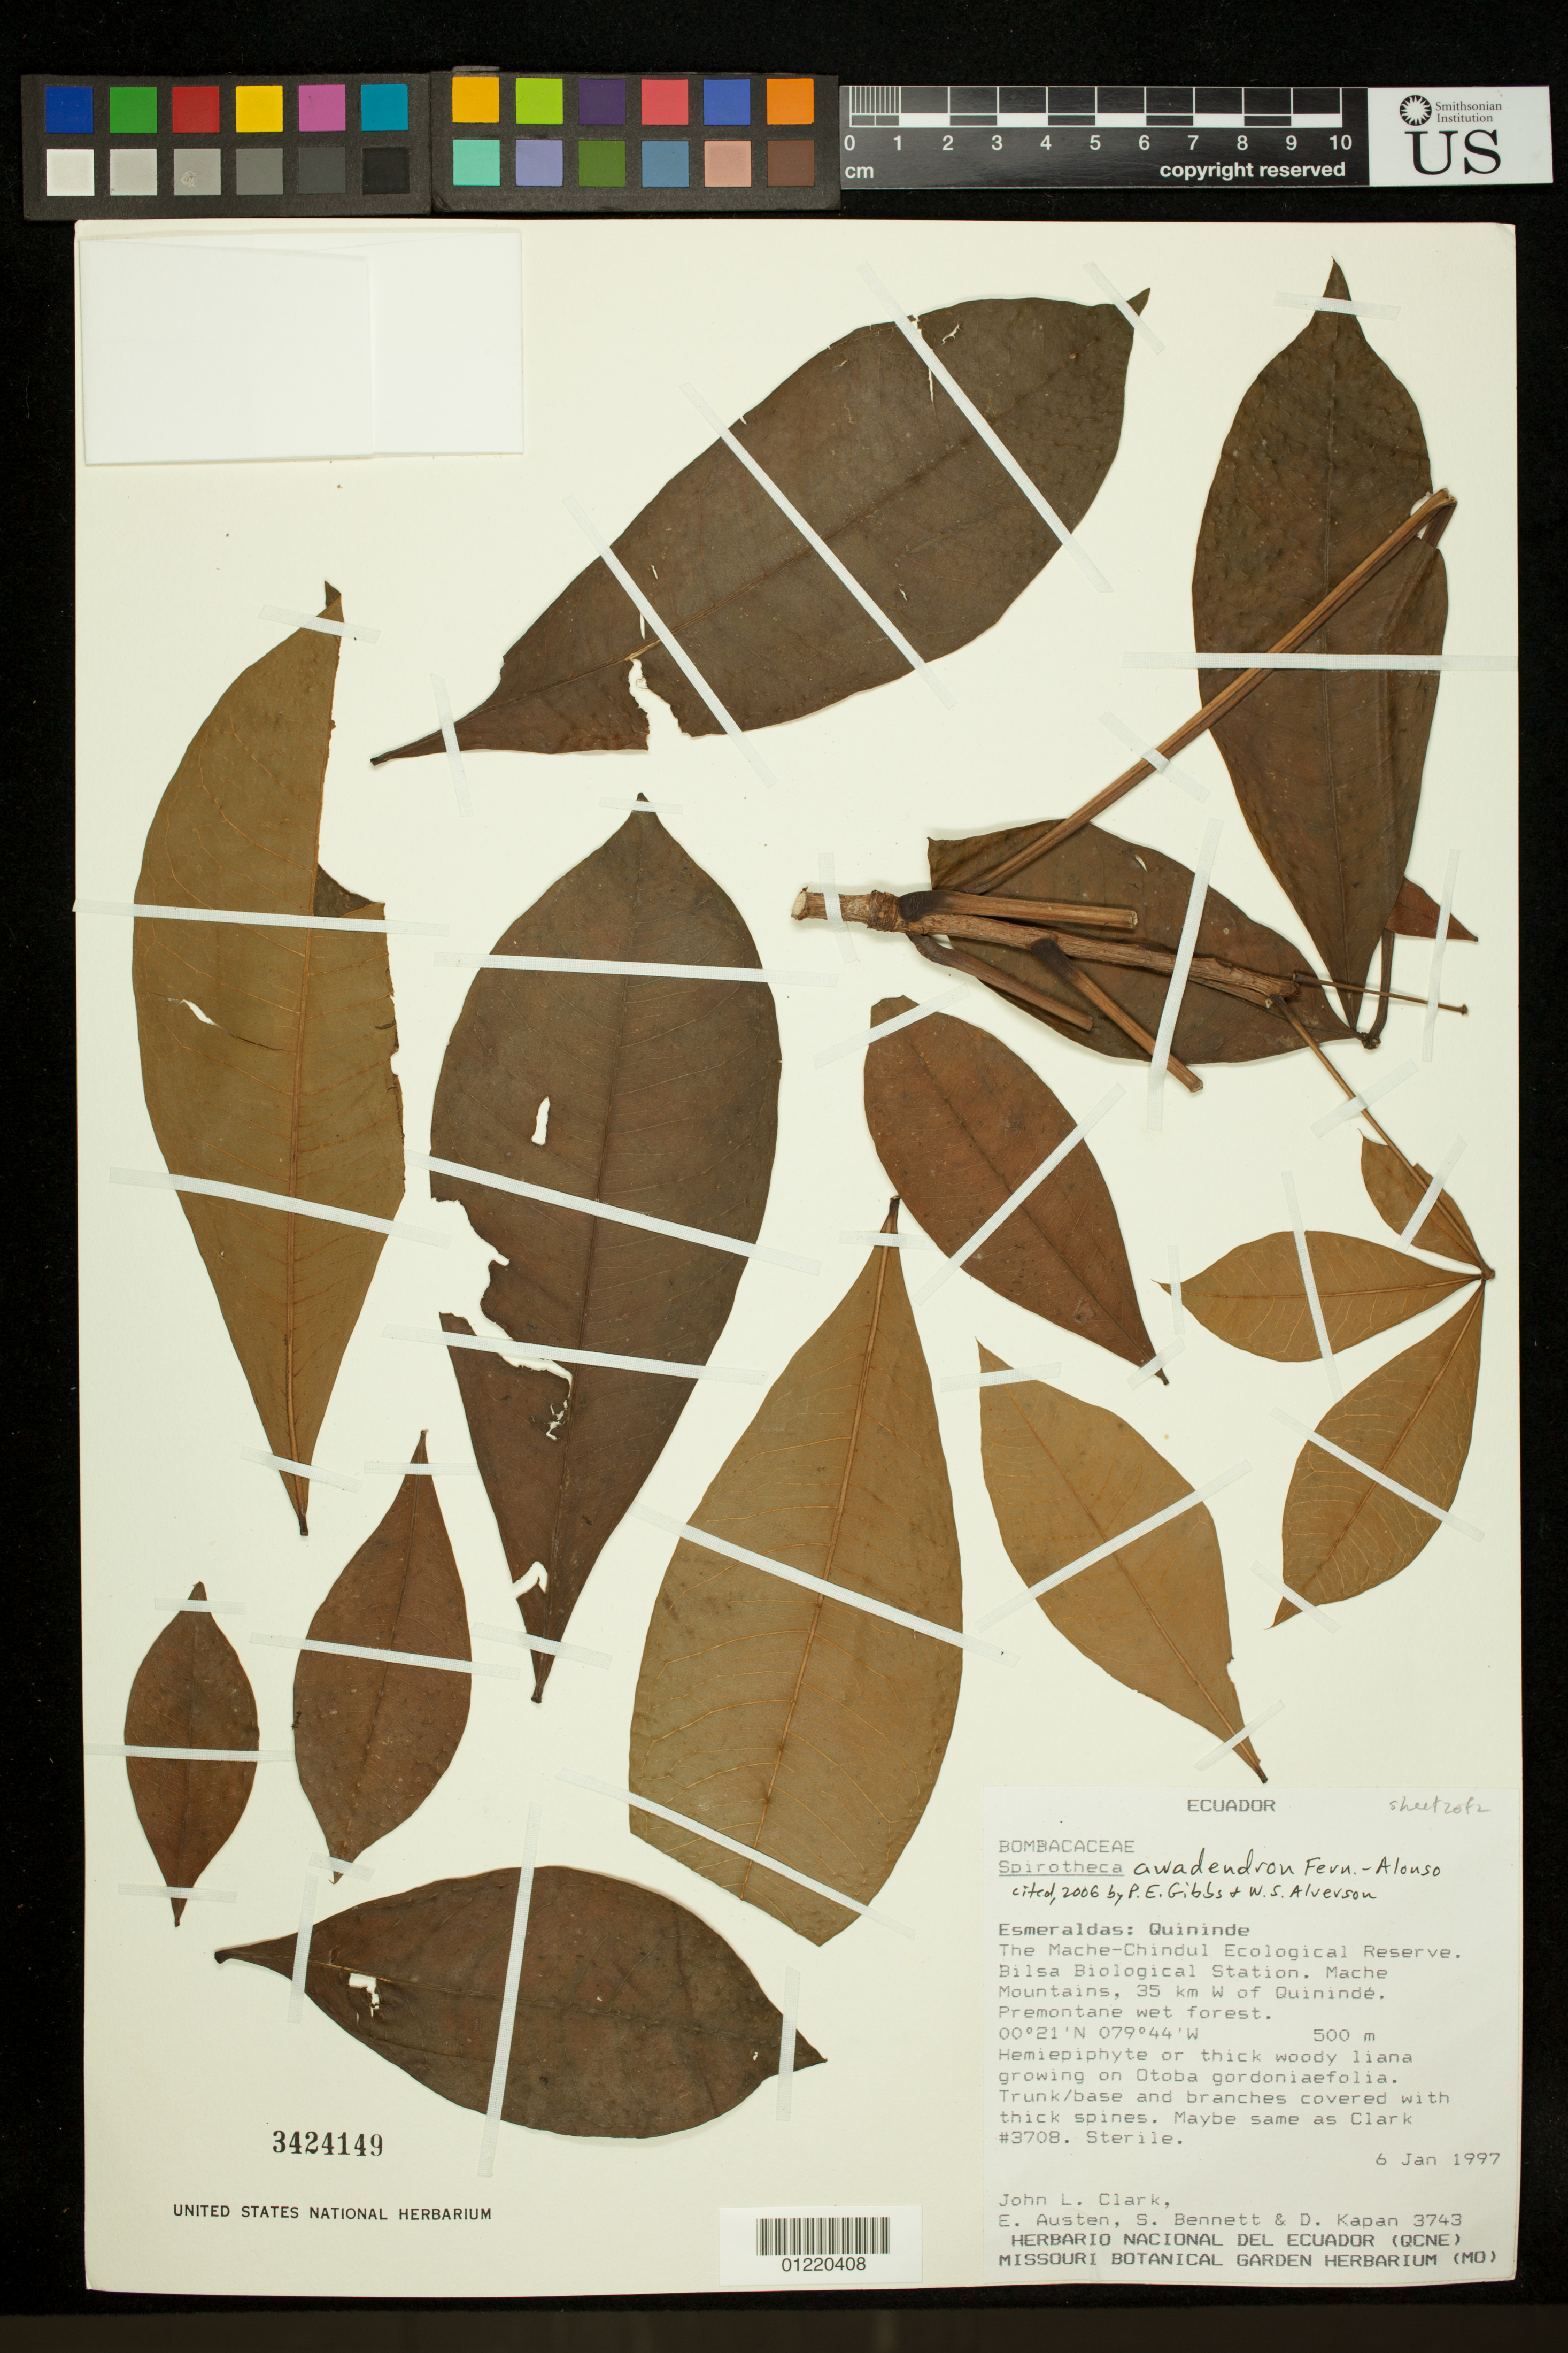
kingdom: Plantae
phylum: Tracheophyta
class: Magnoliopsida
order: Malvales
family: Malvaceae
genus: Spirotheca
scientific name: Spirotheca awadendron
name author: Fern. Alonso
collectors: J. L. Clark, E. Austen, S. Bennett & D. Kapan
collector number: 3743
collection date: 1997-01-06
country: Ecuador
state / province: Esmeraldas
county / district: Quinindé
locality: The Mache-Chindul Ecological Reserve. Bilsa Biological Station. Mache Mountains, 35 km W of Quininde. Premontane wet forest.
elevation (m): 500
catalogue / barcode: US 3424149